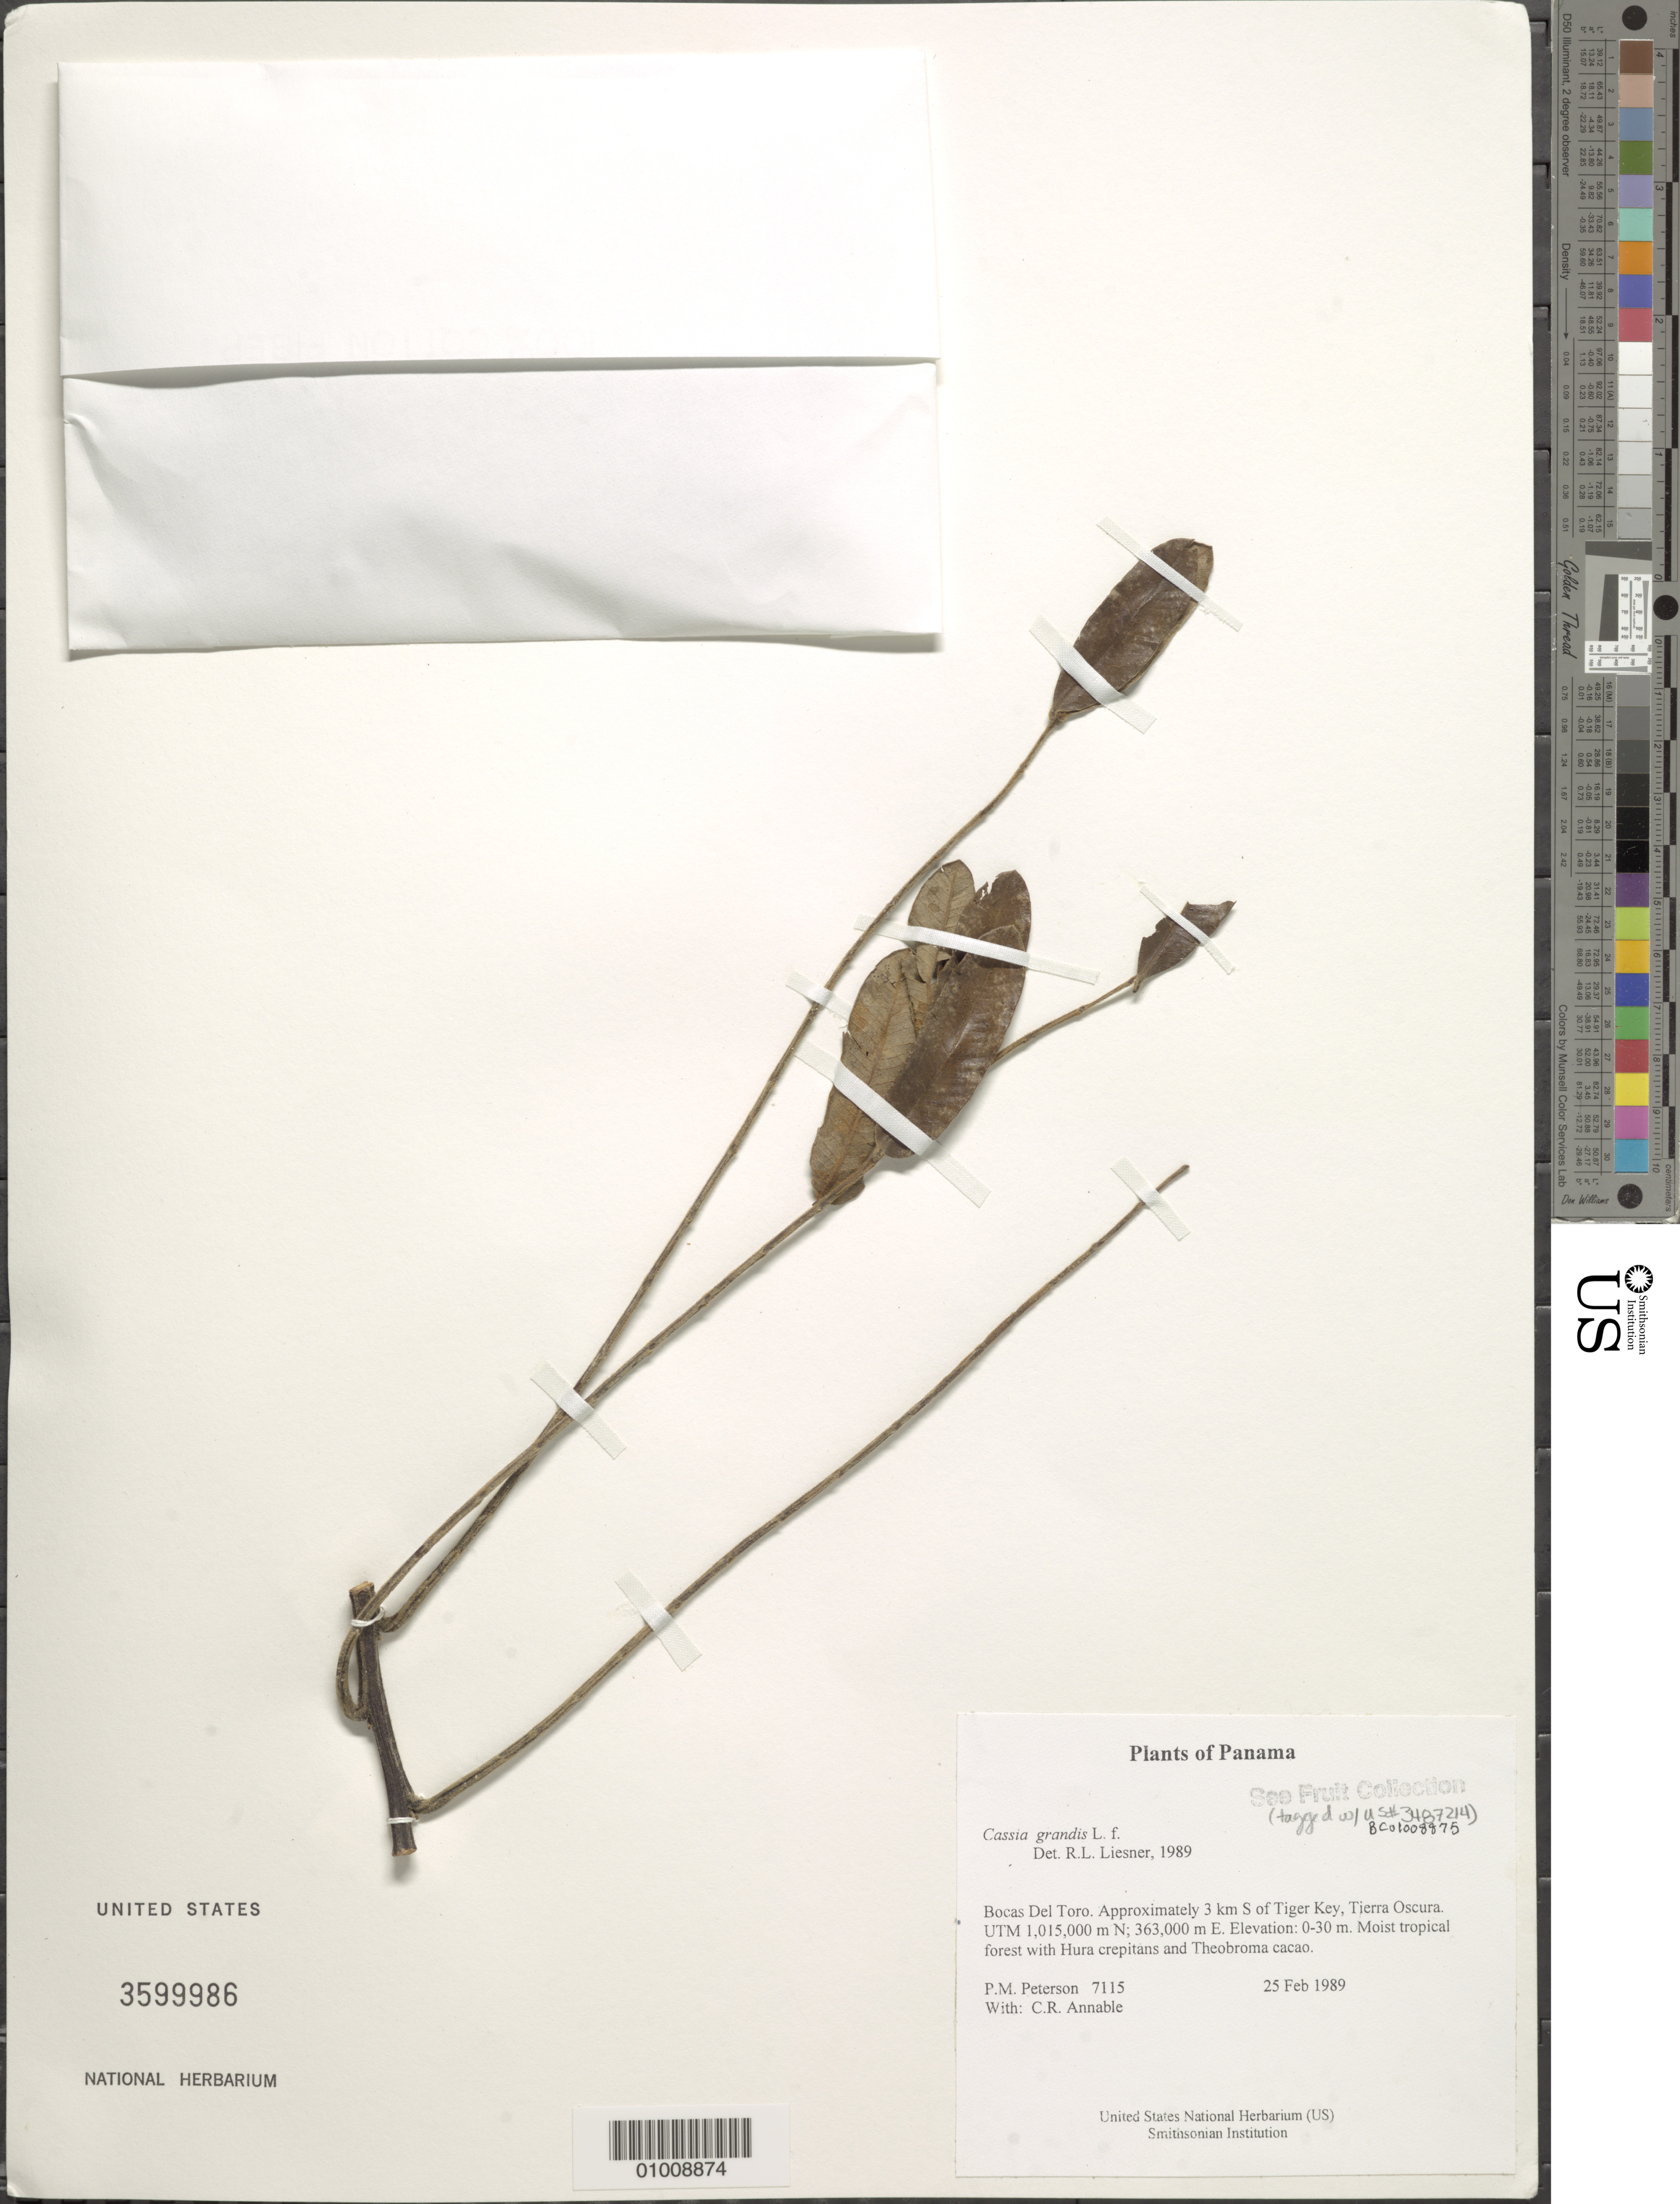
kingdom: Plantae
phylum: Tracheophyta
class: Magnoliopsida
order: Fabales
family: Fabaceae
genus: Cassia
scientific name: Cassia grandis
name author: L. f.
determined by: Liesner, R. L.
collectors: P. M. Peterson & C. R. Annable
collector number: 07115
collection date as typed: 25 Feb 1989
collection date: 1989-02-25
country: Panama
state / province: Bocas del Toro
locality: Approximately 3 km S of Tiger Key, Tierra Oscura. UTM 1,015,000 m N; 363,000 m E.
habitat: Moist tropical forest with Hura crepitans and Theobroma cacao.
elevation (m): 0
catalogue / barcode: US 3599986